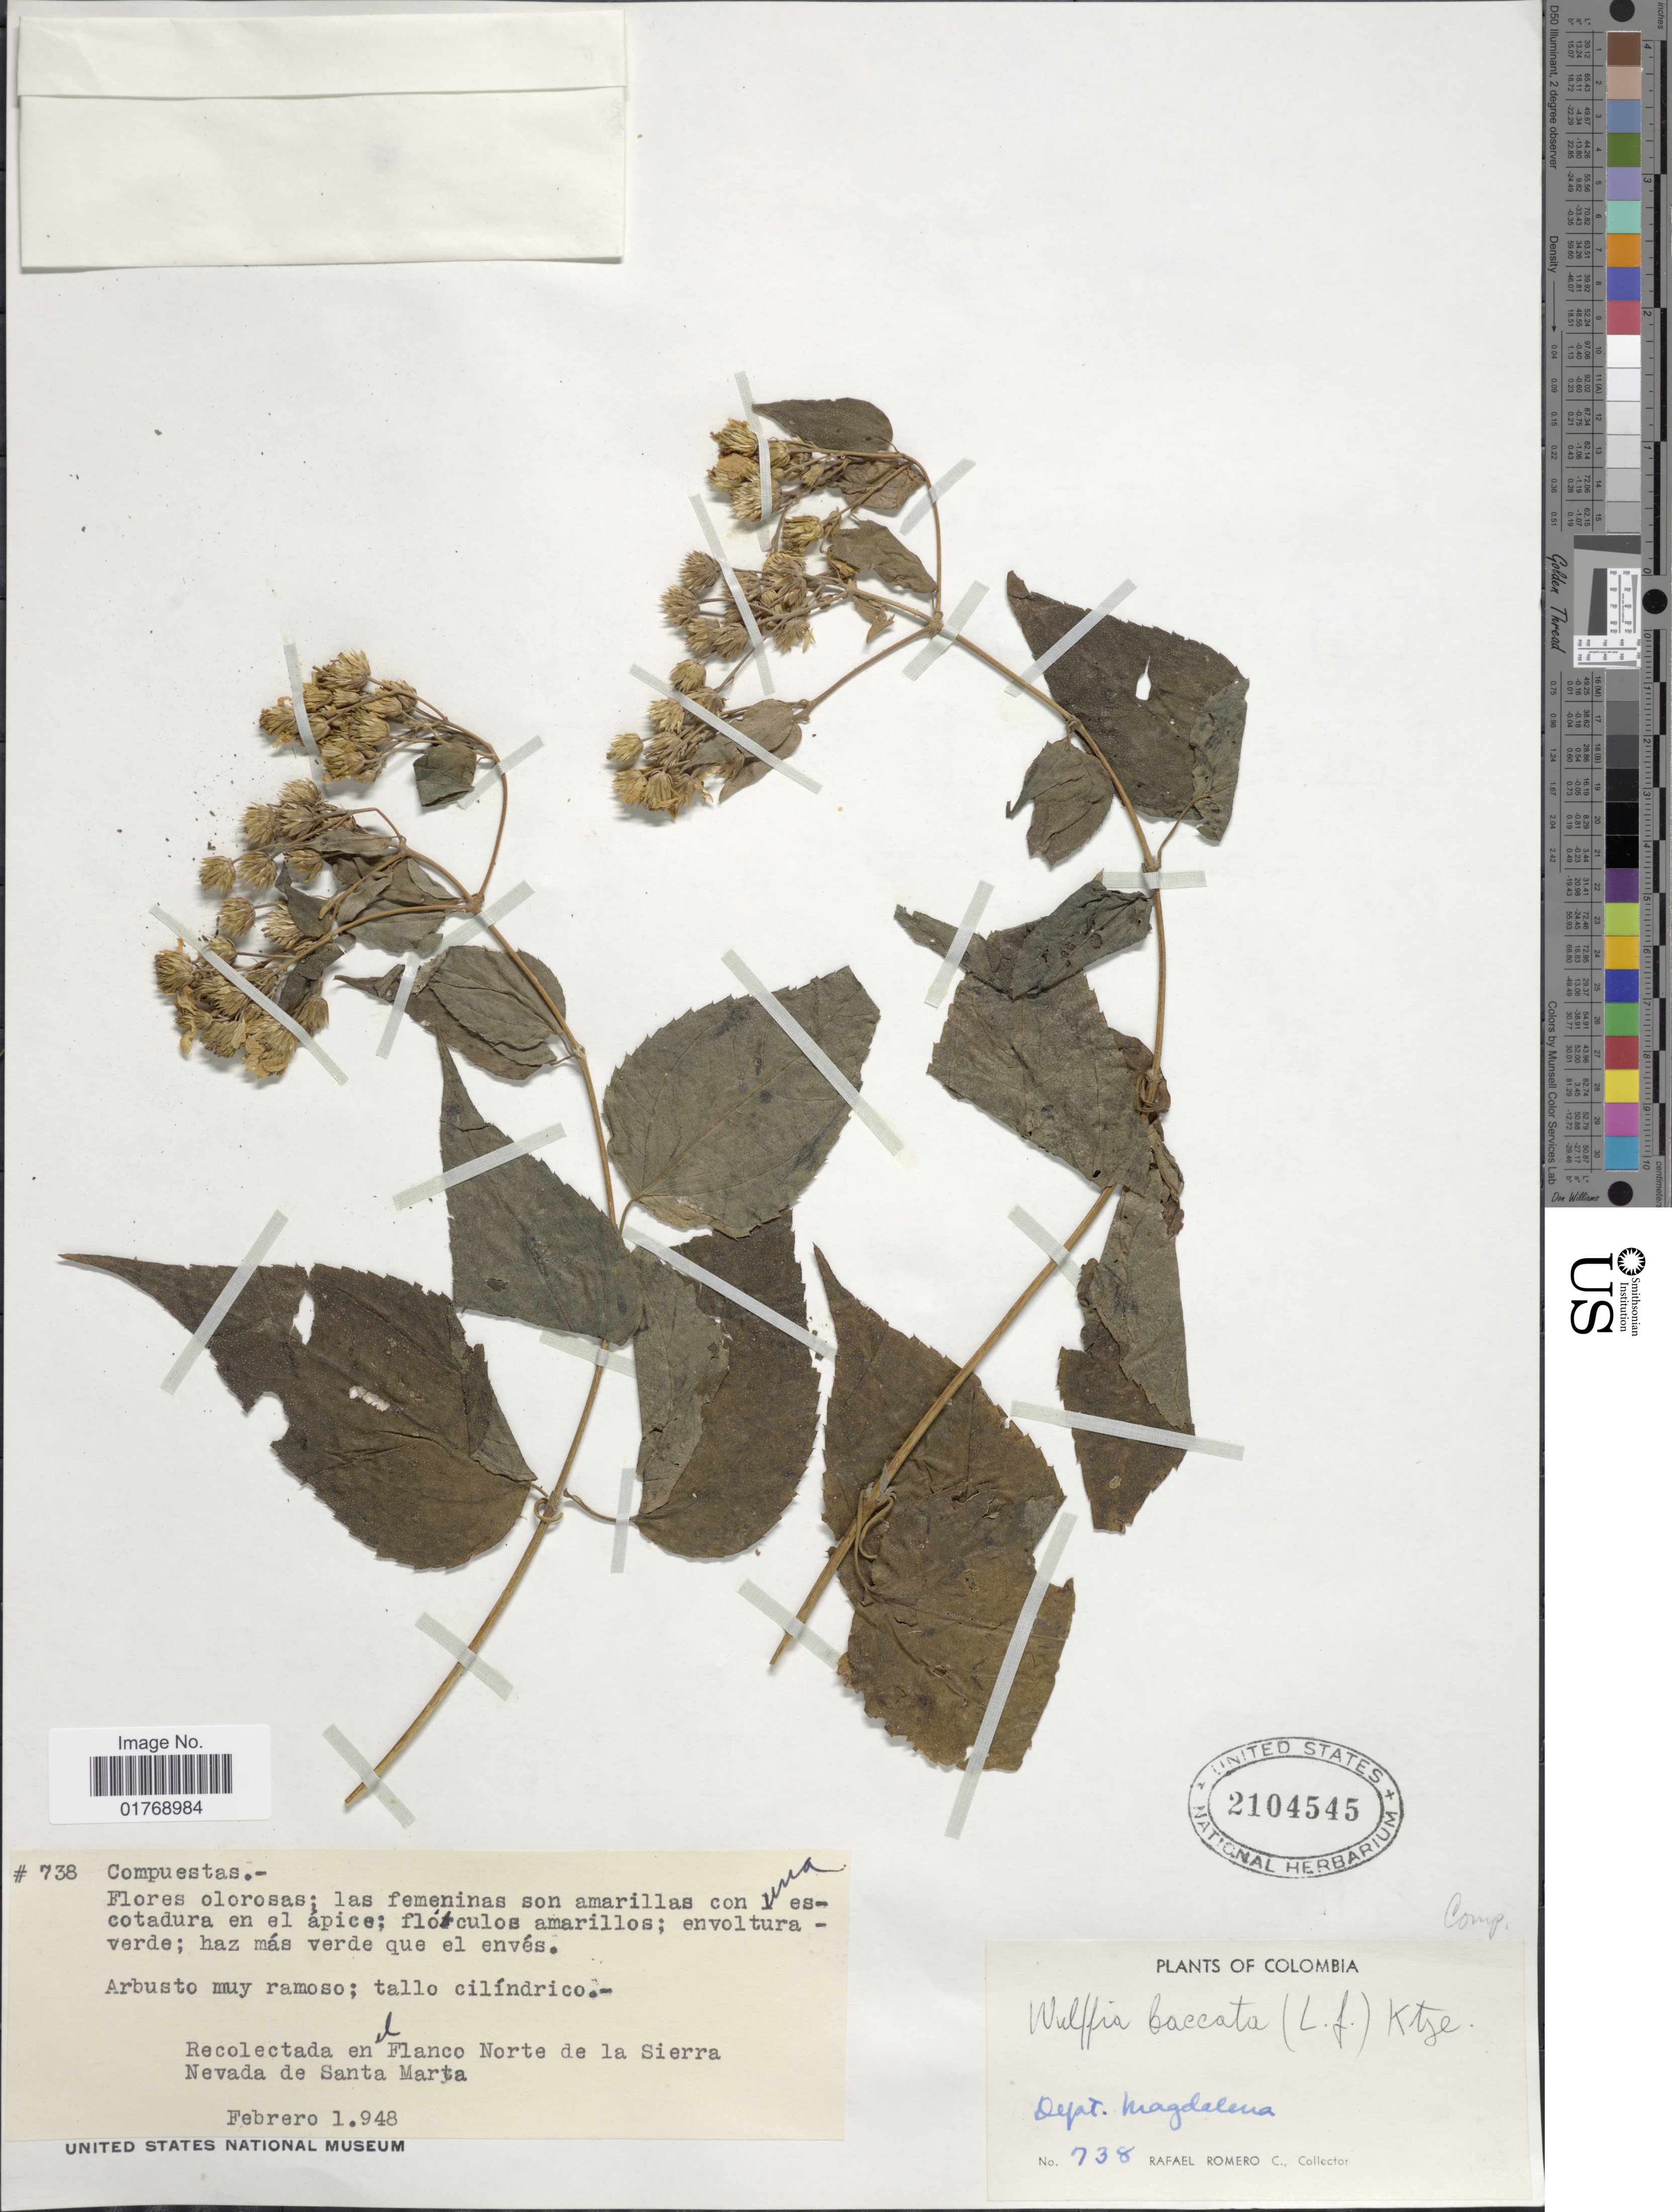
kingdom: Plantae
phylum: Tracheophyta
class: Magnoliopsida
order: Asterales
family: Asteraceae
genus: Viguiera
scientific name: Viguiera quitensis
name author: (Benth.) S.F. Blake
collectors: R. Romero Castañeda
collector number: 738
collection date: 1948-02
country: Colombia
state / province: Magdalena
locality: Dept. Magdalena. Recoectada en el Flanco Norte de la Sierra Nevada de Santa Marta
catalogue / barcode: US 2104545